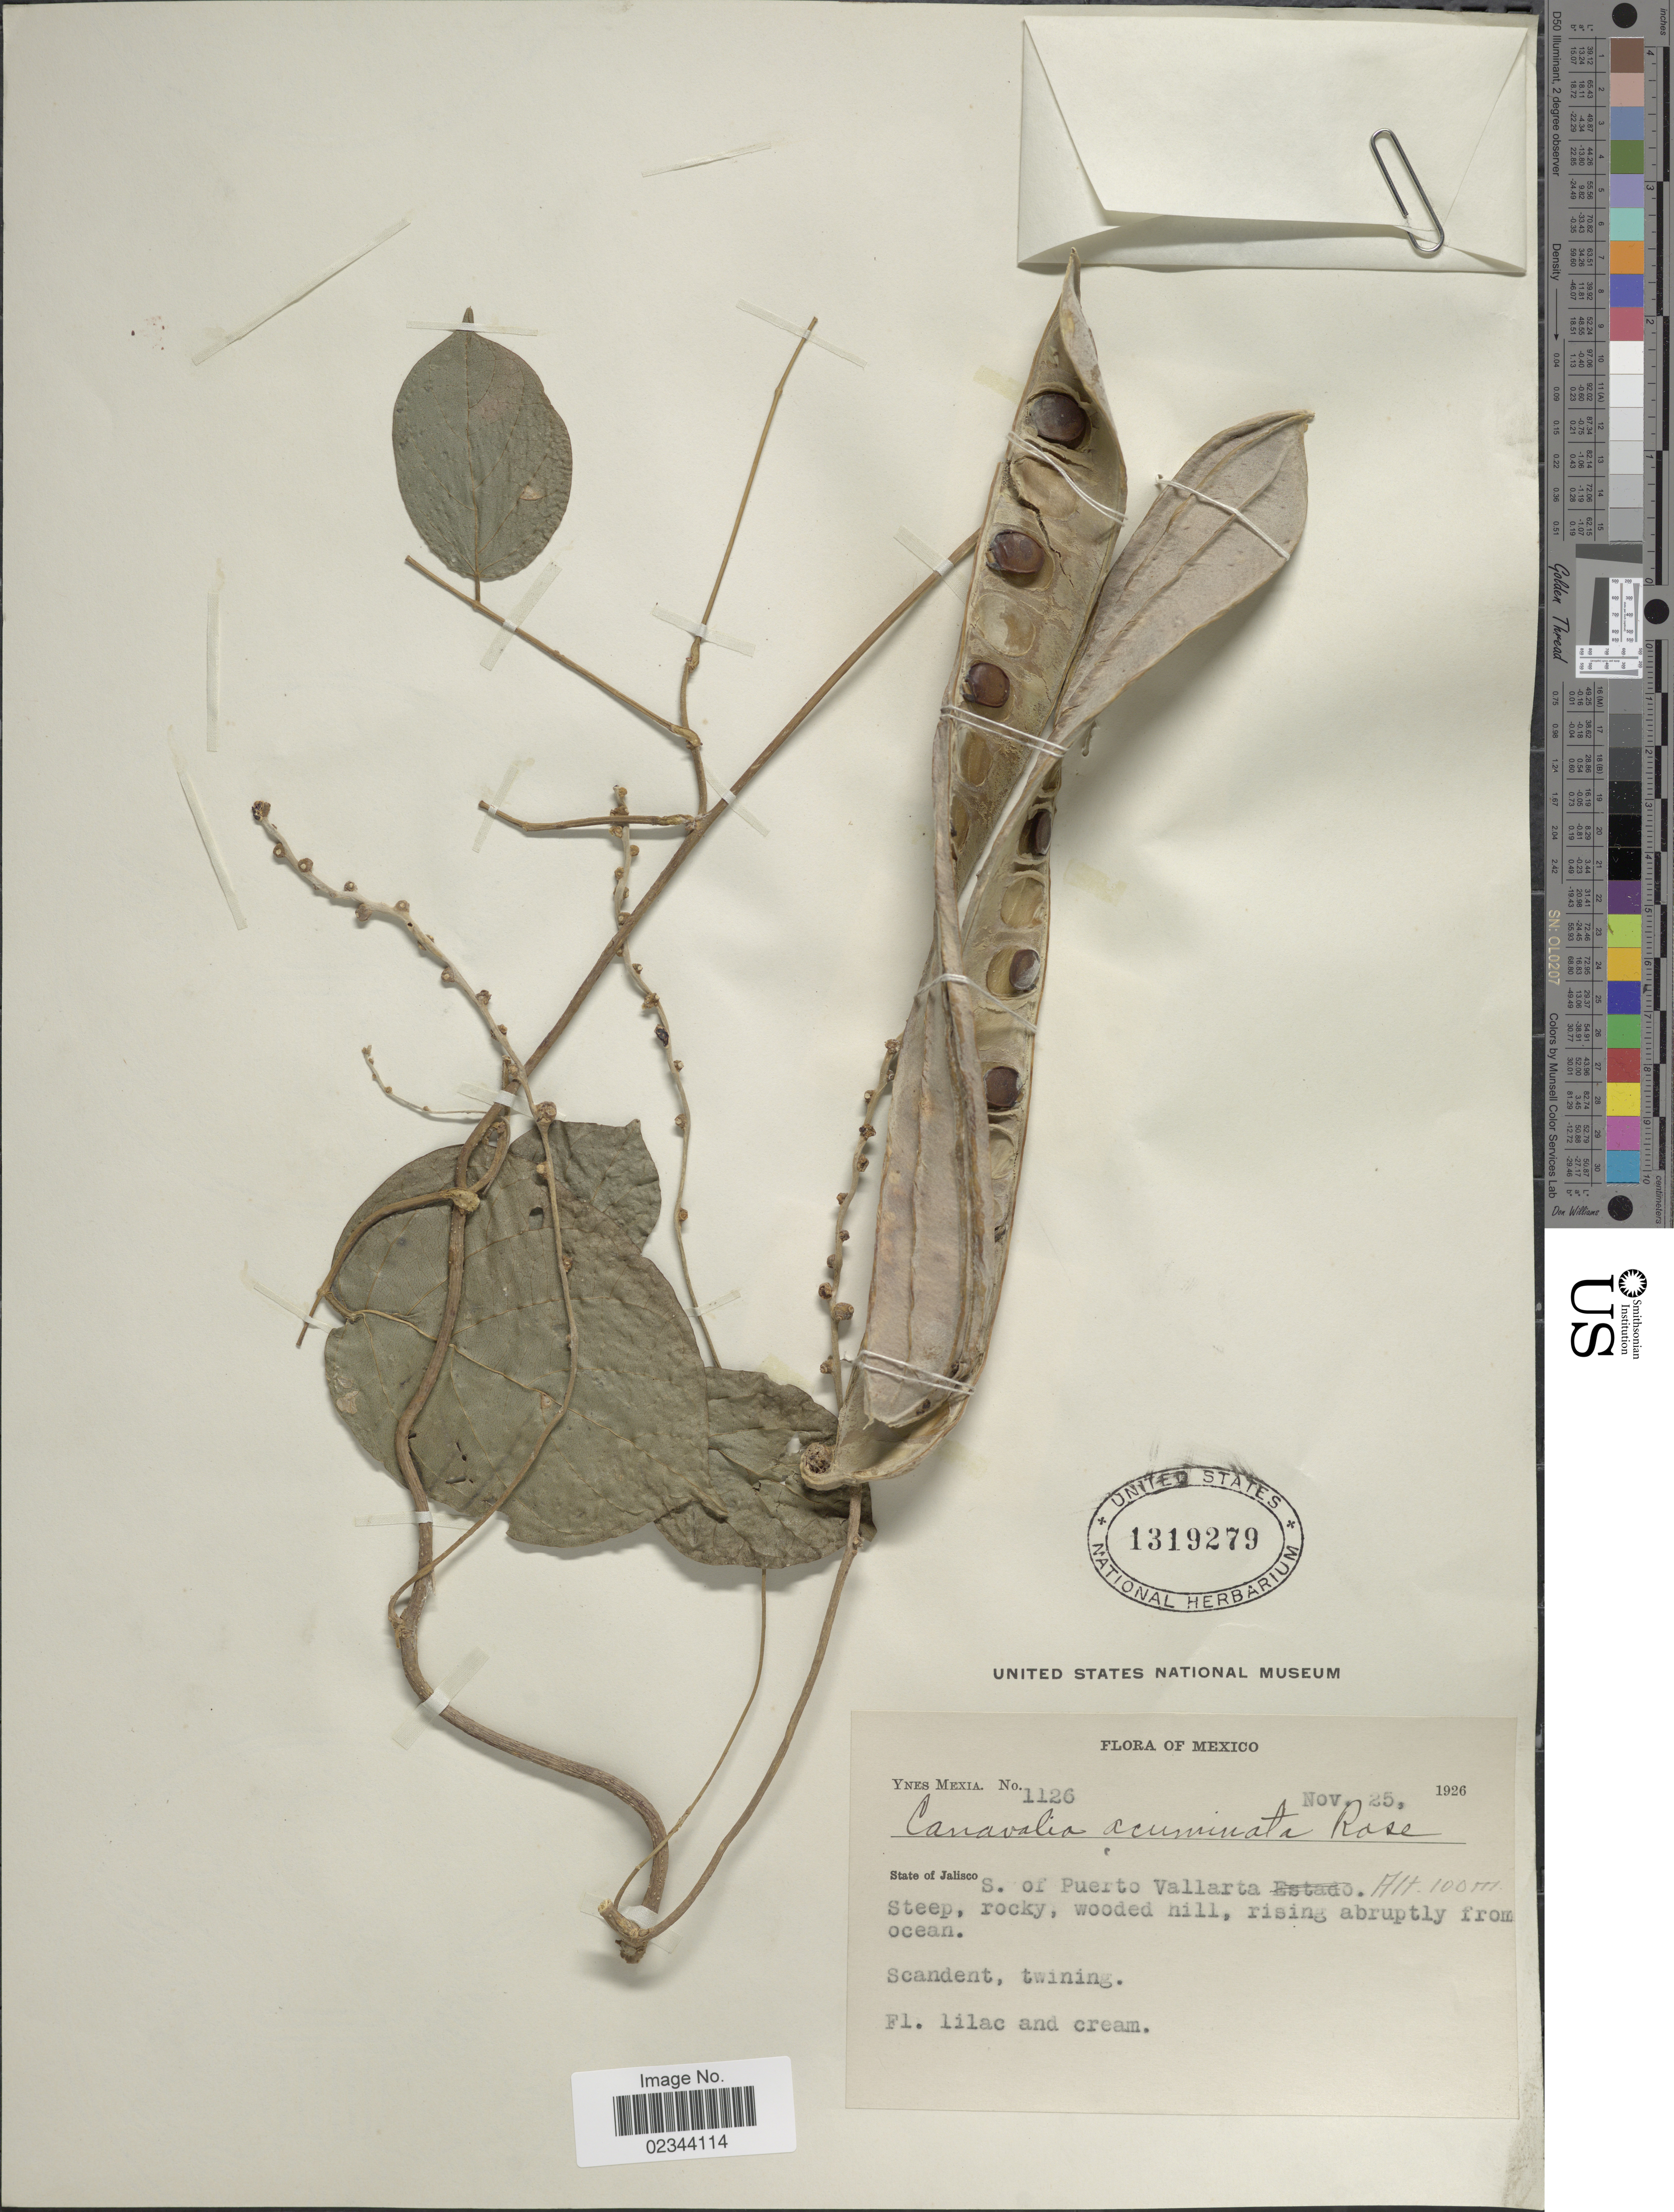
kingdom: Plantae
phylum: Tracheophyta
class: Magnoliopsida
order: Fabales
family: Fabaceae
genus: Canavalia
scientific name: Canavalia acuminata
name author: Rose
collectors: Y. Mexia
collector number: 1126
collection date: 1926-11-25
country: Mexico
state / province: Jalisco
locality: S. of Puerto Vallarta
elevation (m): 100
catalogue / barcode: US 1319279